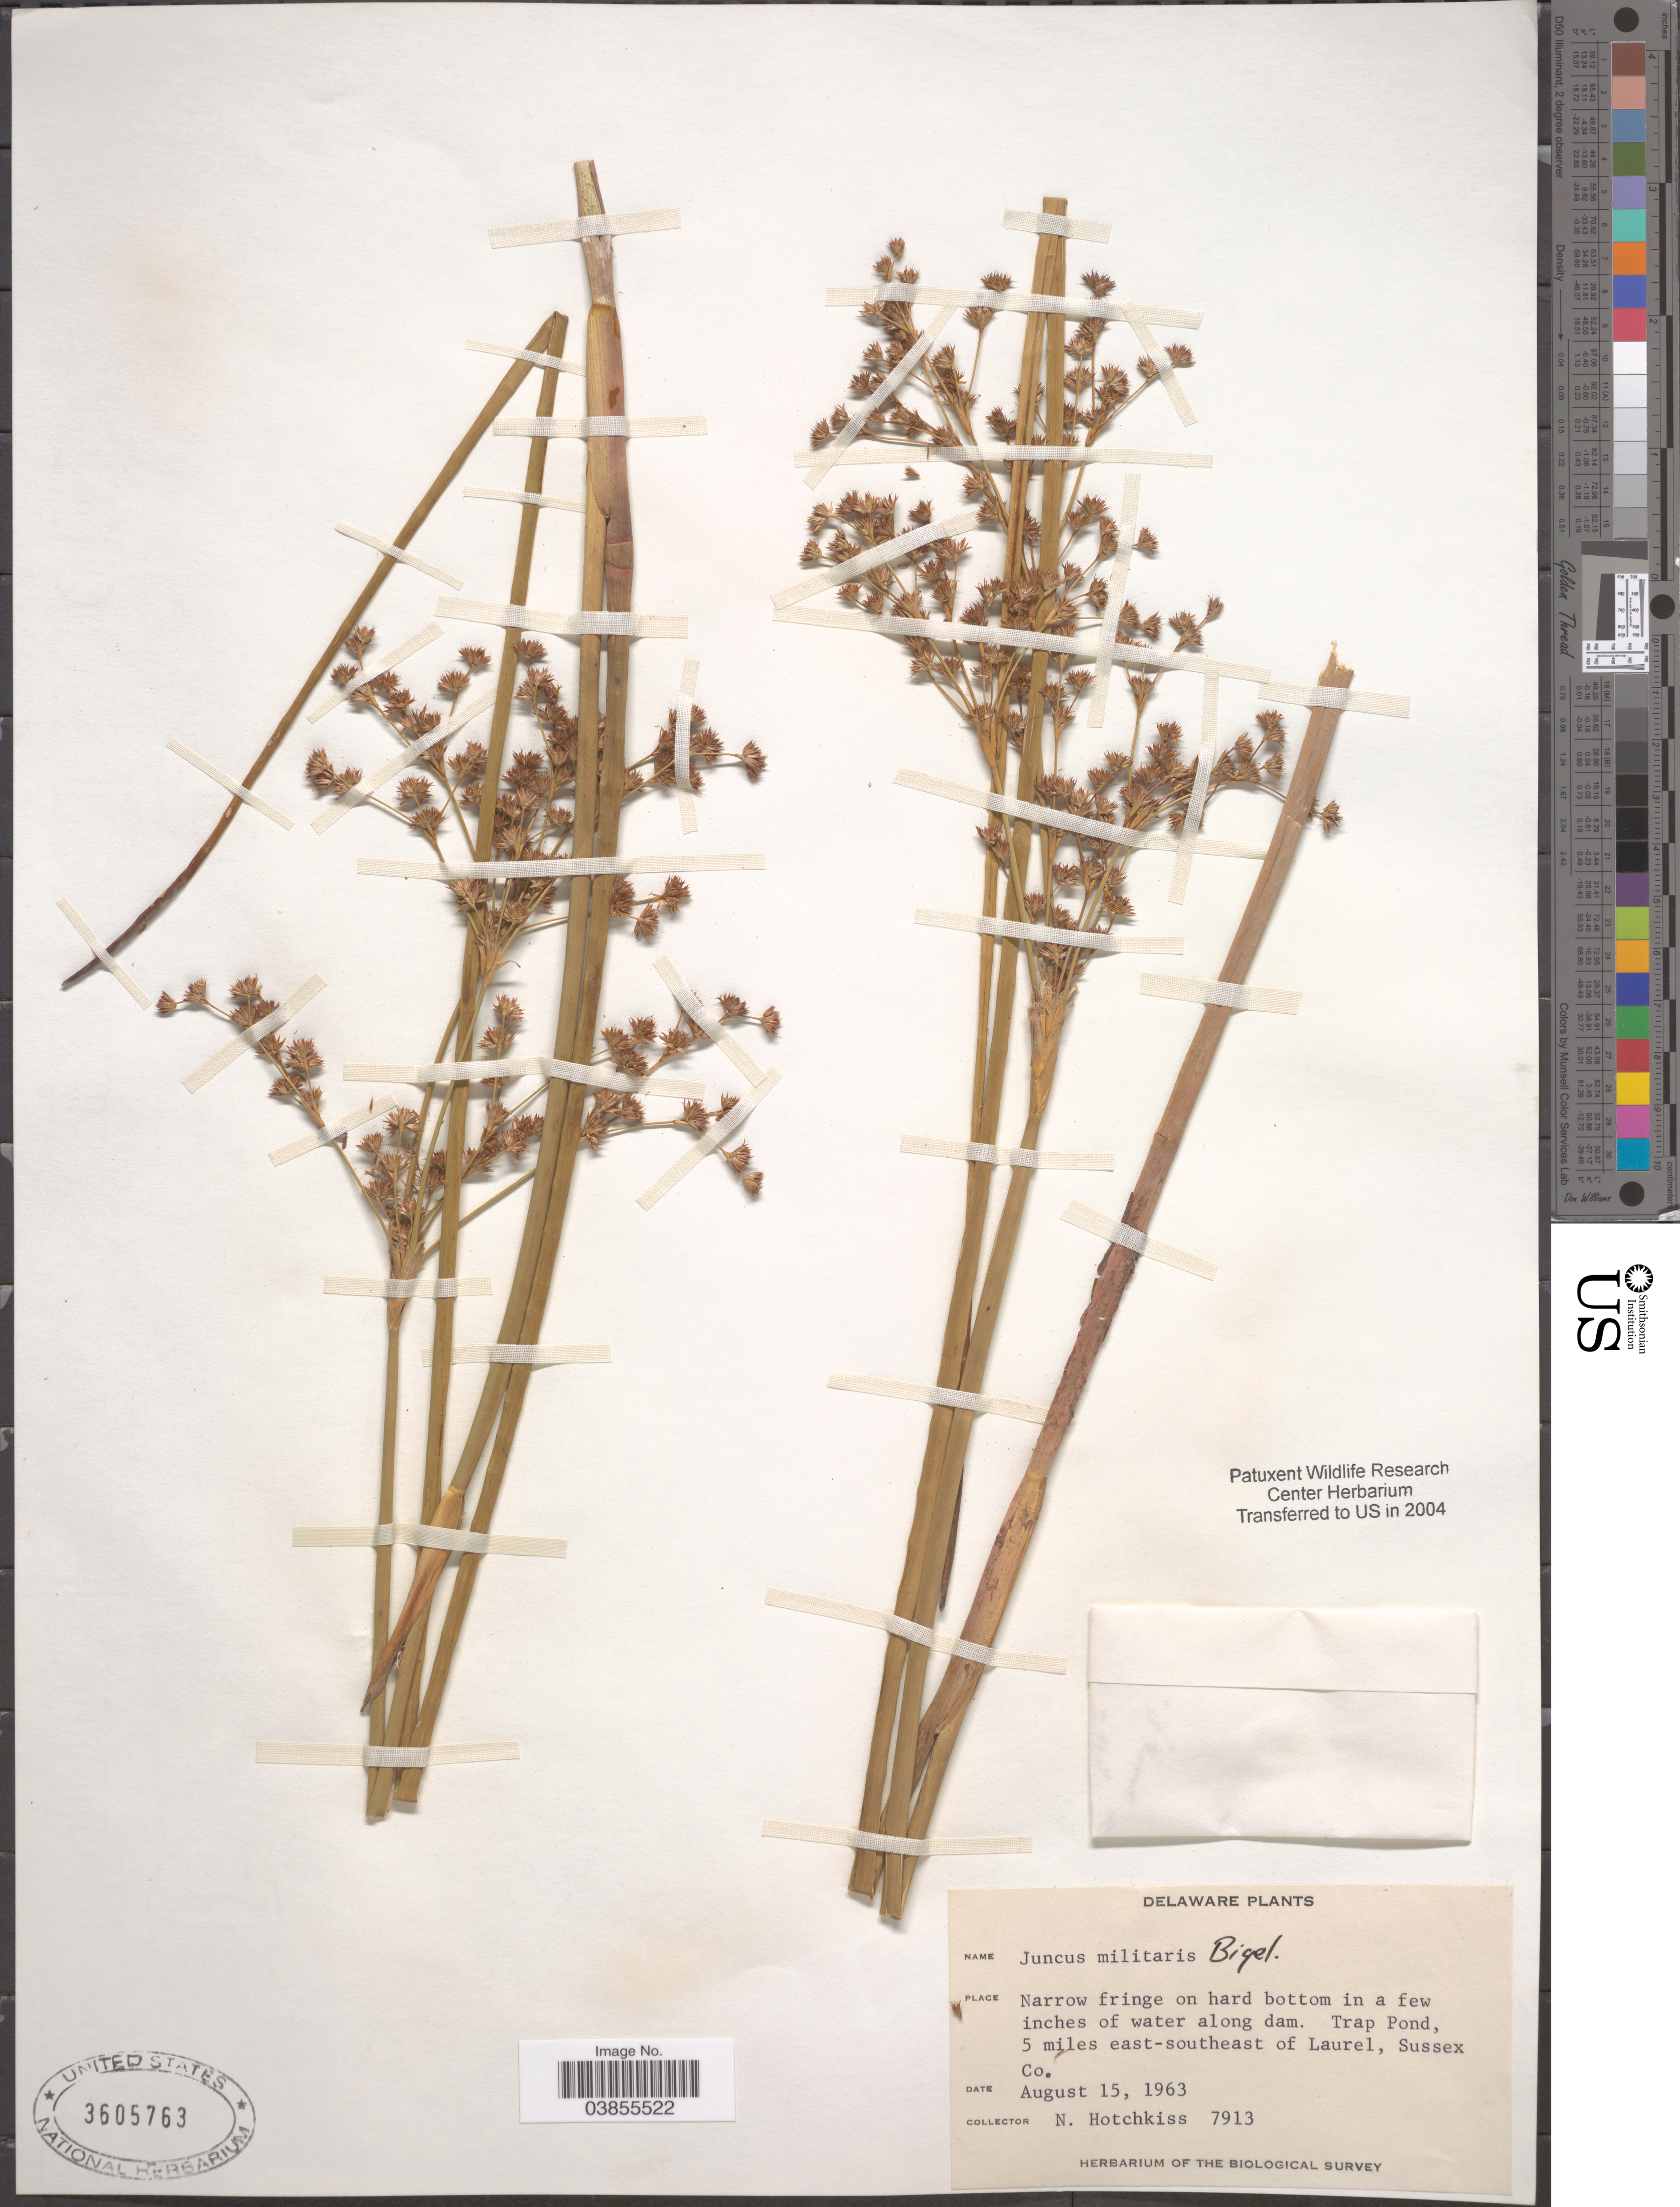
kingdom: Plantae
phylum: Tracheophyta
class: Liliopsida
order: Poales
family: Juncaceae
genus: Juncus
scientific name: Juncus militaris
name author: Bigelow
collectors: N. Hotchkiss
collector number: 7913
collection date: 1963-08-15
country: United States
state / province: Delaware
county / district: Sussex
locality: Trap Pond, 5 miles east-southeast of Laurel, Sussex Co.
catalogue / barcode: US 3605763